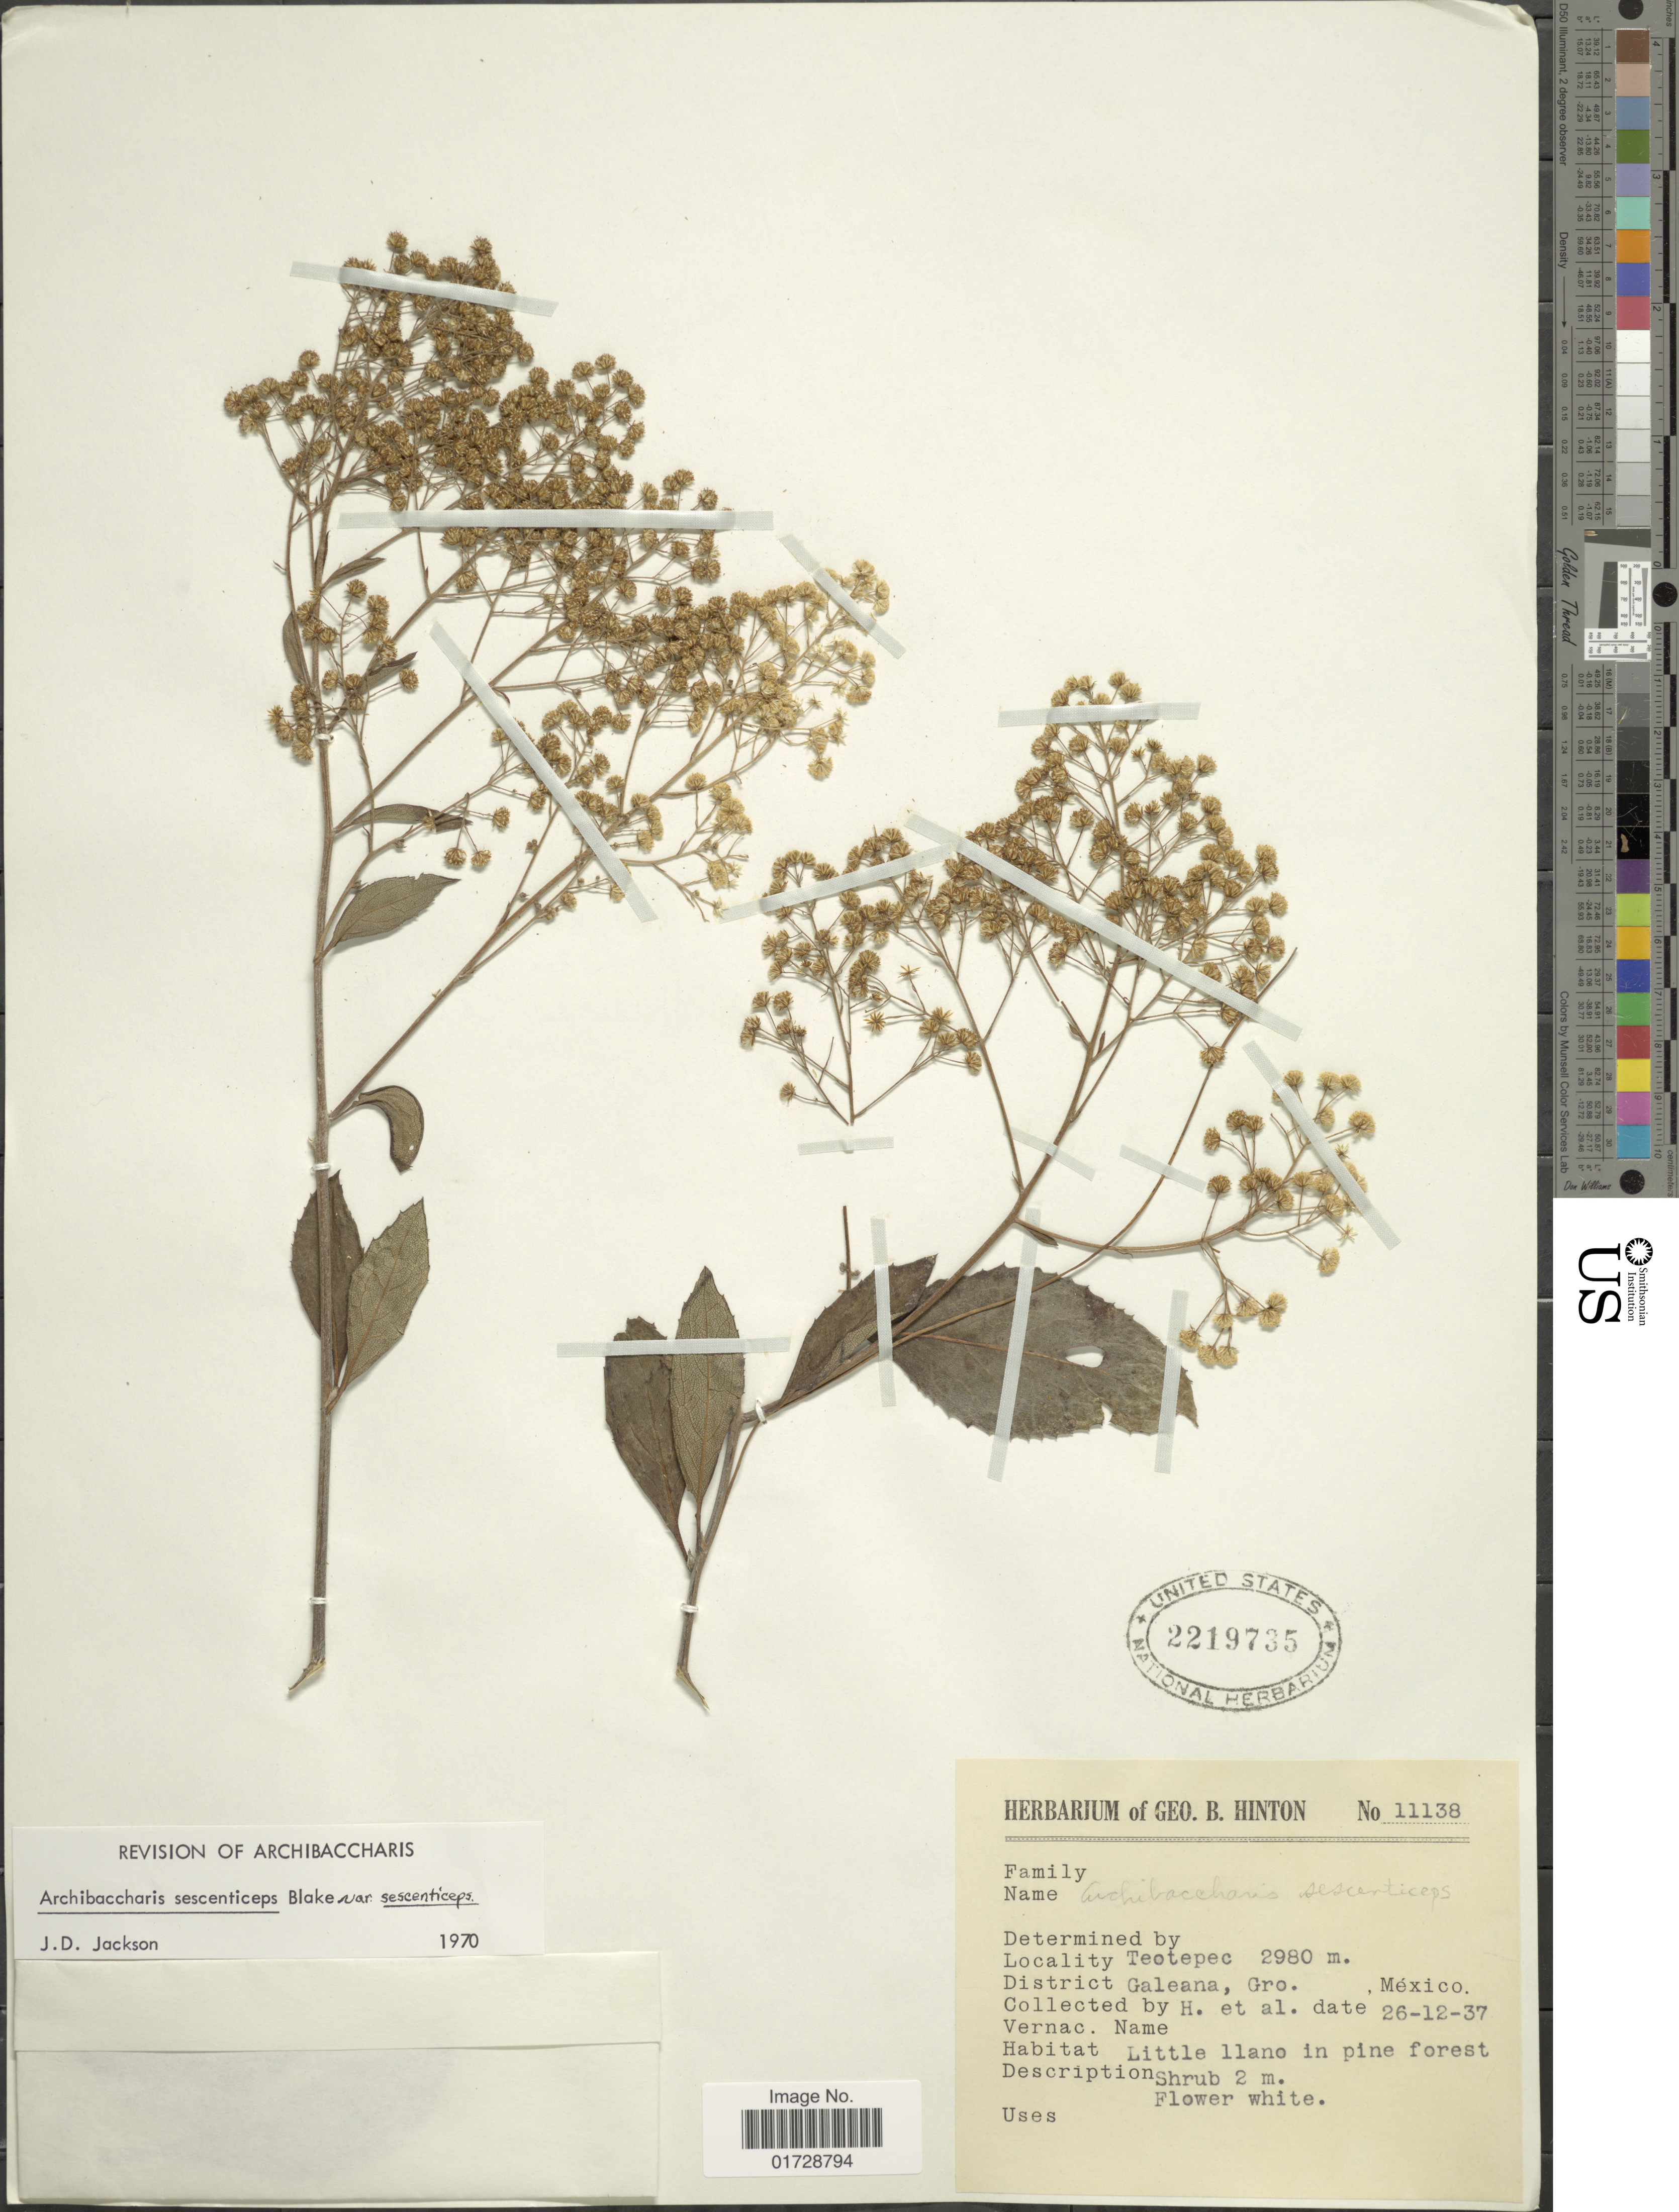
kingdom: Plantae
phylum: Tracheophyta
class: Magnoliopsida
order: Asterales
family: Asteraceae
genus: Archibaccharis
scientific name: Archibaccharis sescenticeps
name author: (S.F. Blake) S.F. Blake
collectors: G. B. Hinton & et al.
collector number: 11138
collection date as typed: Transcribed d/m/y: 26/12/37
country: Mexico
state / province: Guerrero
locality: Teotepec, District Galeana, Gro.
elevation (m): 2980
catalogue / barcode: US 2219735